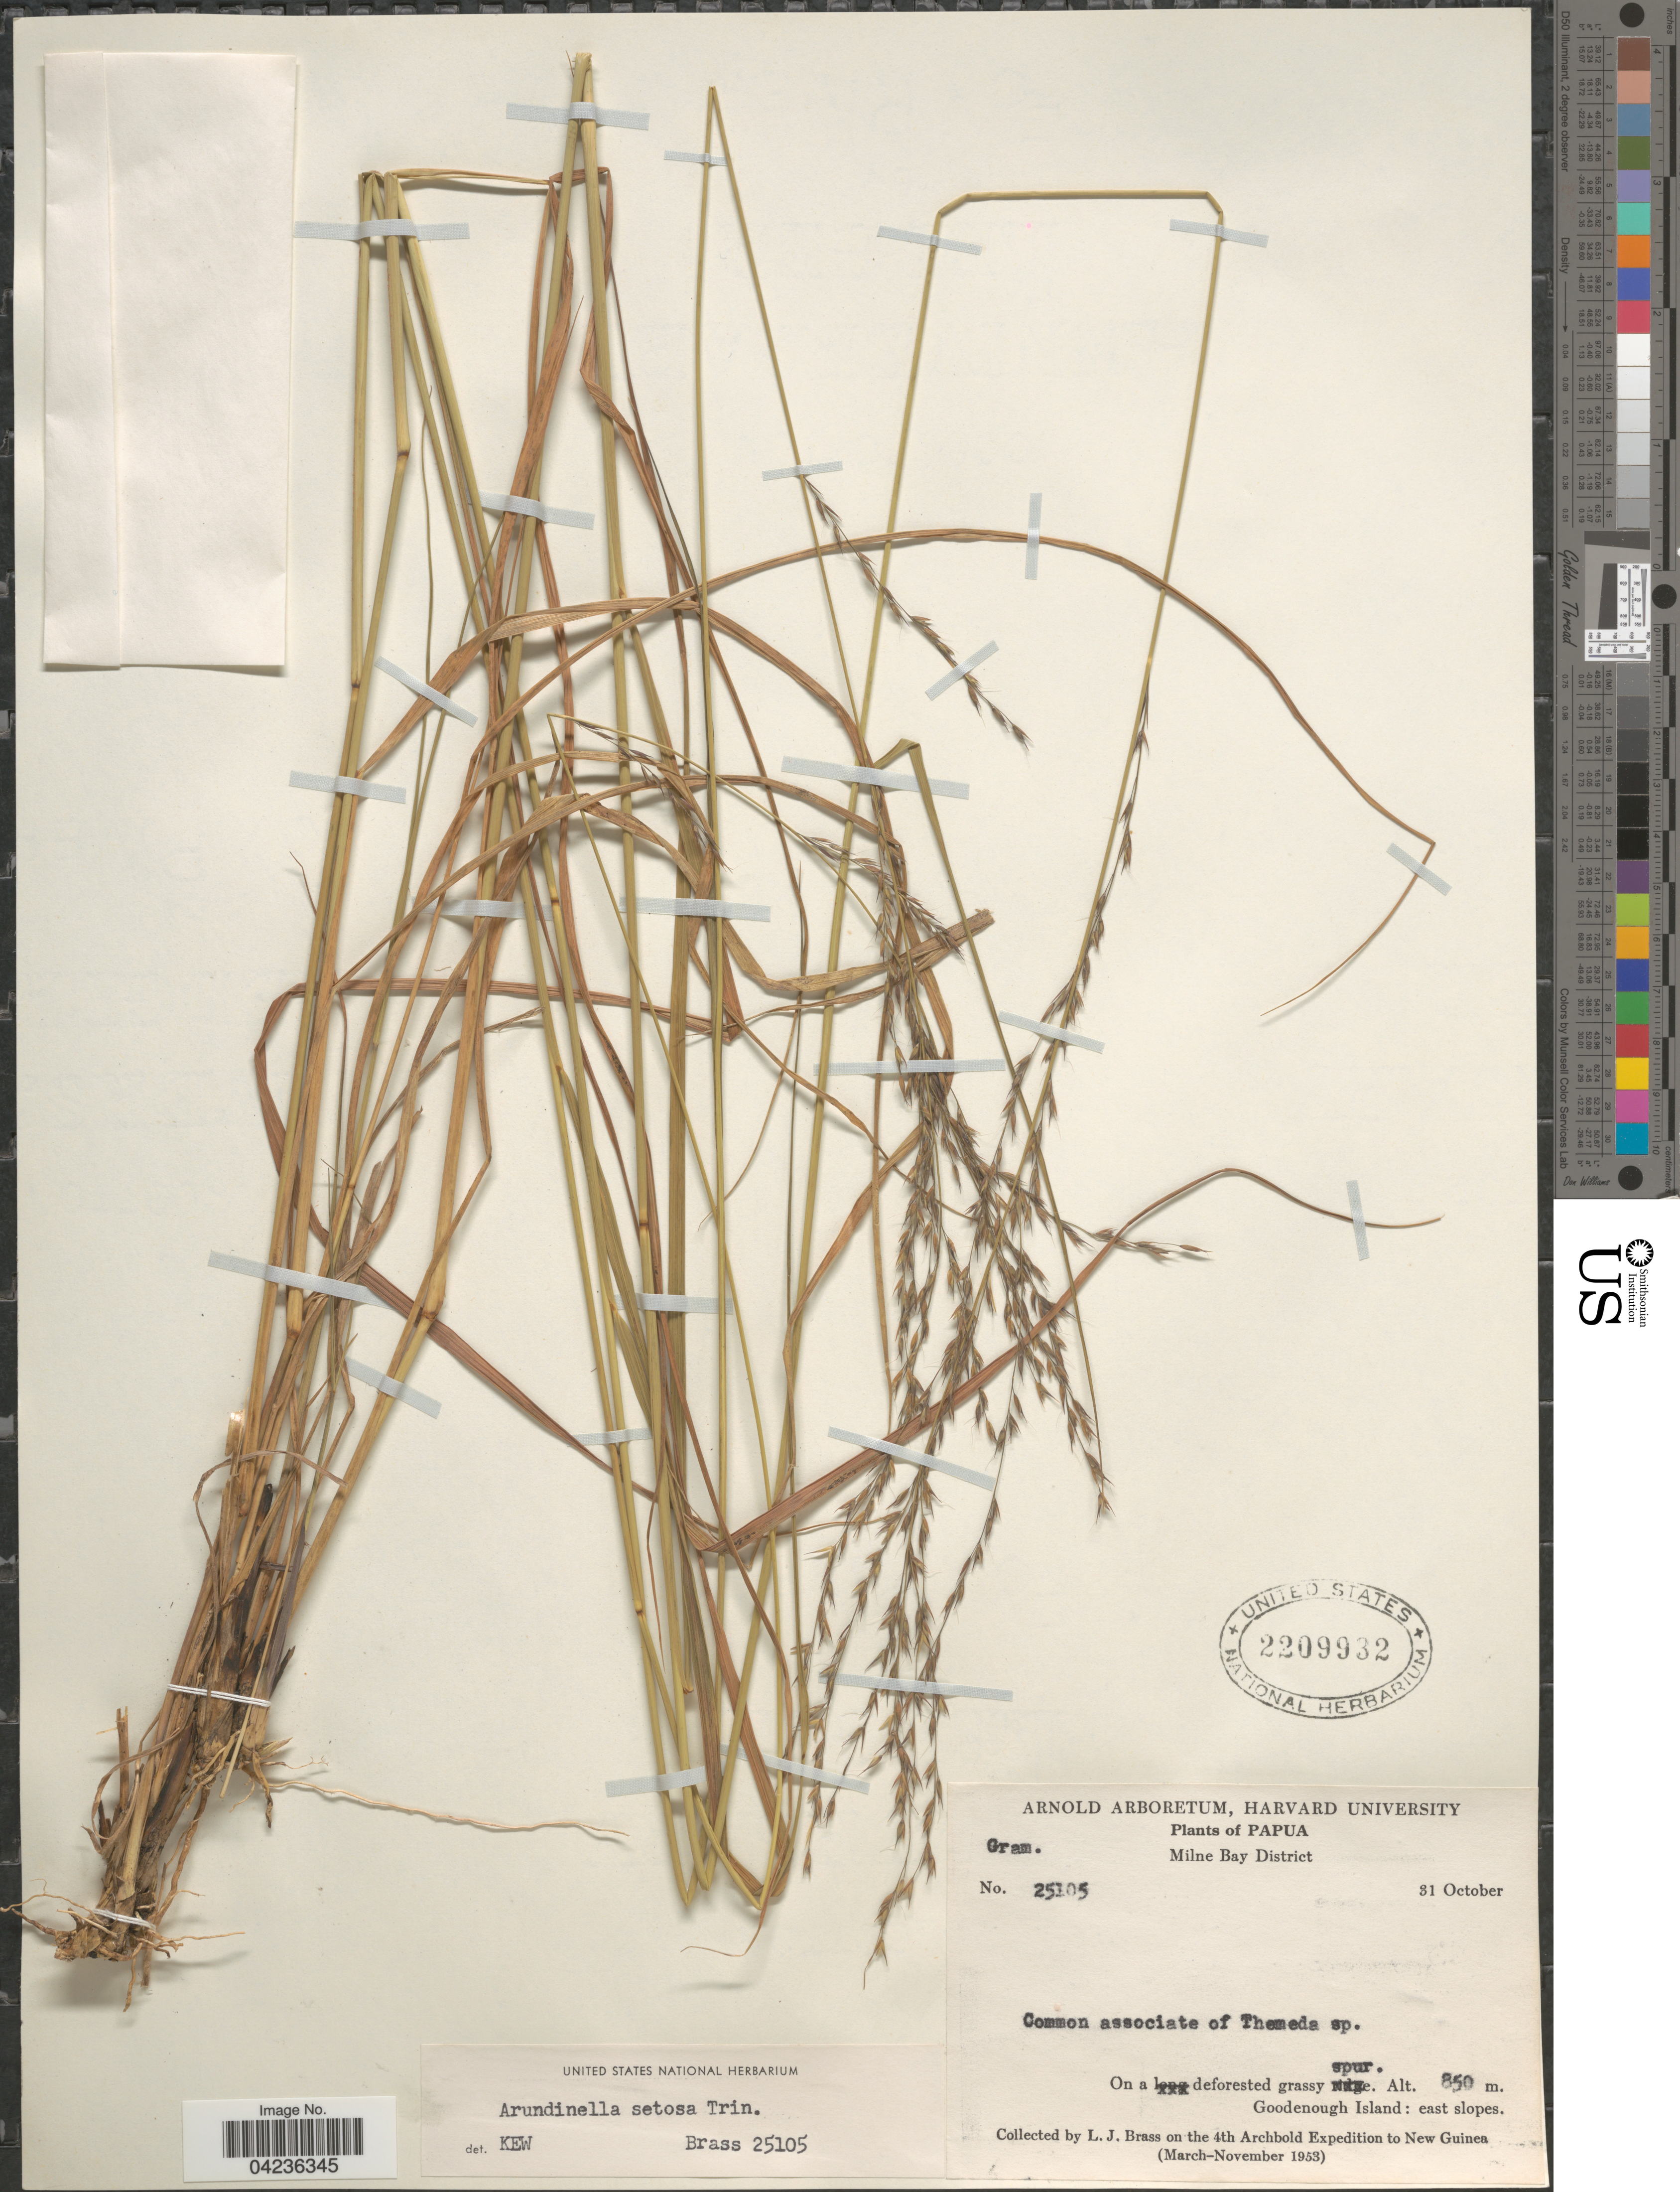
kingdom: Plantae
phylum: Tracheophyta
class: Liliopsida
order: Poales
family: Poaceae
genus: Arundinella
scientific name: Arundinella setosa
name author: Trin.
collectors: L. J. Brass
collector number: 25105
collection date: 1953-10-31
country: Papua New Guinea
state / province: Milne Bay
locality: Papua. Milne Bay District. On a deforested grassy spur. Goodenough Island: east slopes. 4th Archbold Expedition to New Guinea (March-November 1953).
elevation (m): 850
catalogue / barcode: US 2209932